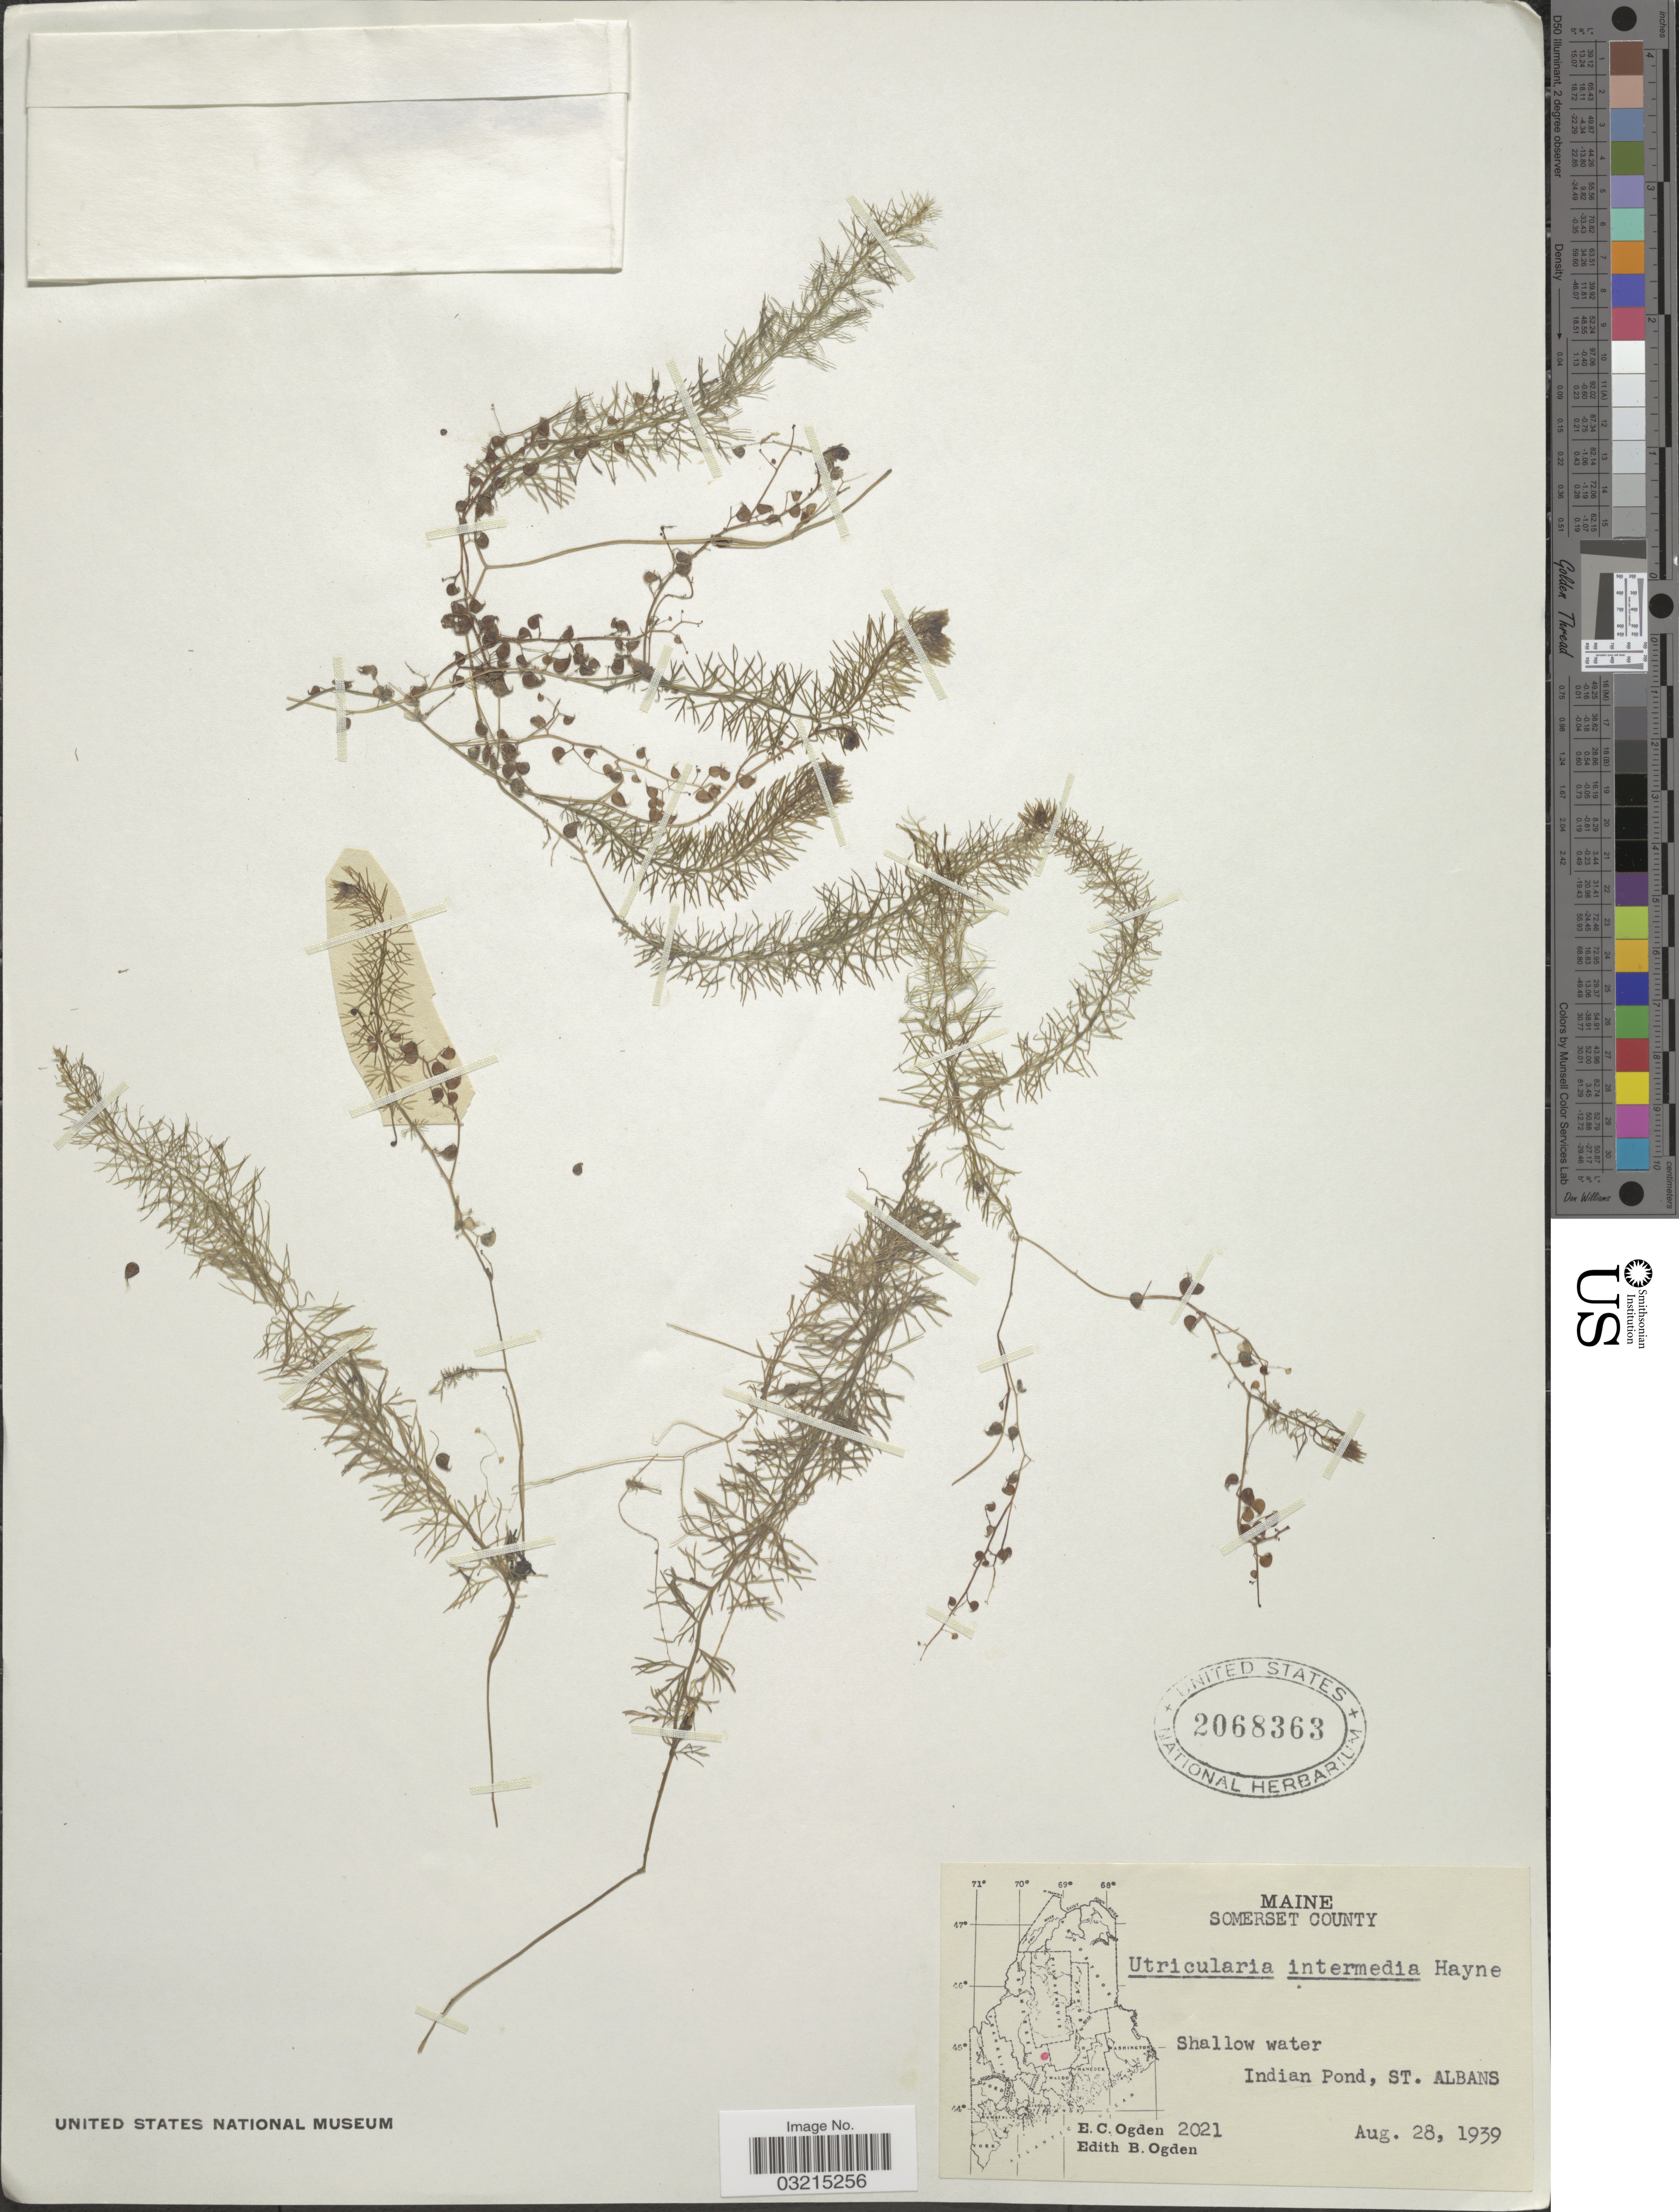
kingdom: Plantae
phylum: Tracheophyta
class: Magnoliopsida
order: Lamiales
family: Lentibulariaceae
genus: Utricularia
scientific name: Utricularia intermedia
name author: Hayne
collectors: E. Ogden & E. Ogden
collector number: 2021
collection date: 1939-08-28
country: United States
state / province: Maine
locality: Somerset County. Indian Pond, St. Albans.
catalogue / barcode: US 2068363